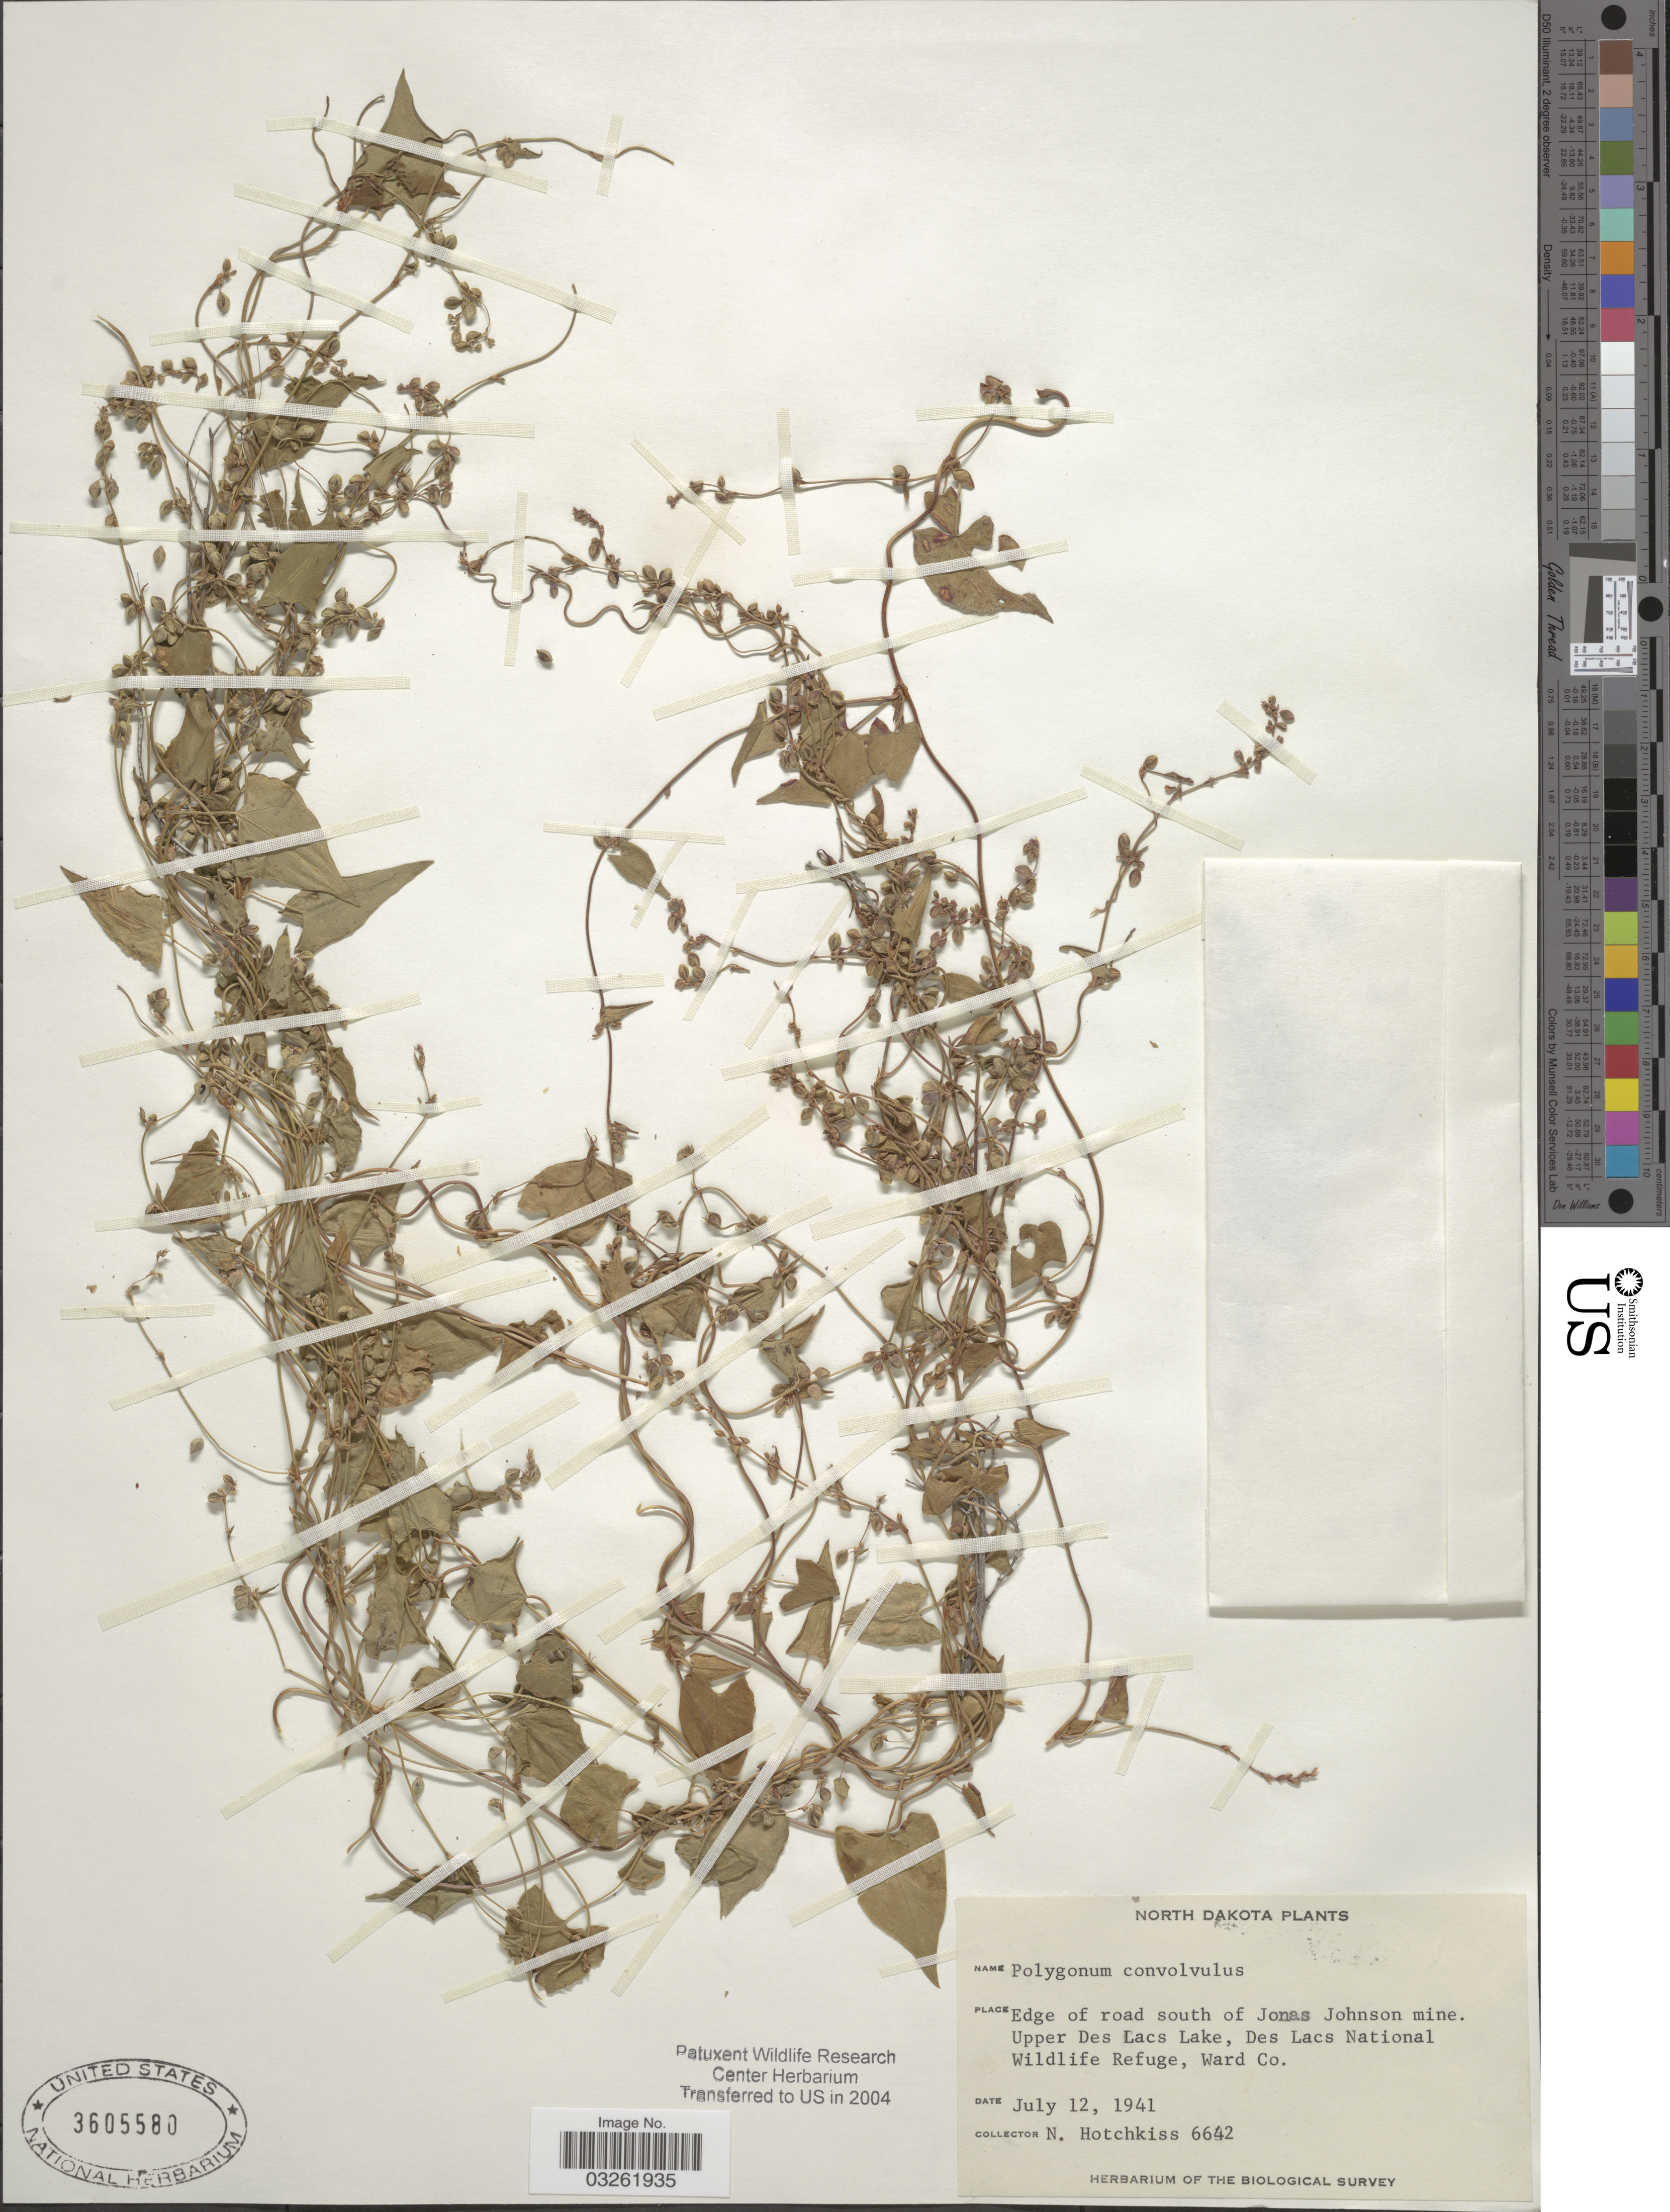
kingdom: Plantae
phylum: Tracheophyta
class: Magnoliopsida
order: Caryophyllales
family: Polygonaceae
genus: Fallopia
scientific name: Fallopia convolvulus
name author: (L.) Á. Löve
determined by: Strong, M. T., (US), Smithsonian Institution - National Museum of Natural History (UNITED STATES)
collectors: N. Hotchkiss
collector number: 6642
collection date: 1941-07-12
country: United States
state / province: North Dakota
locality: Edge of road south of Jonas Johnson mine. Upper Des Lacs Lake, Des Lacs National Wildlife Refuge, Ward Co.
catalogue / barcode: US 3605580